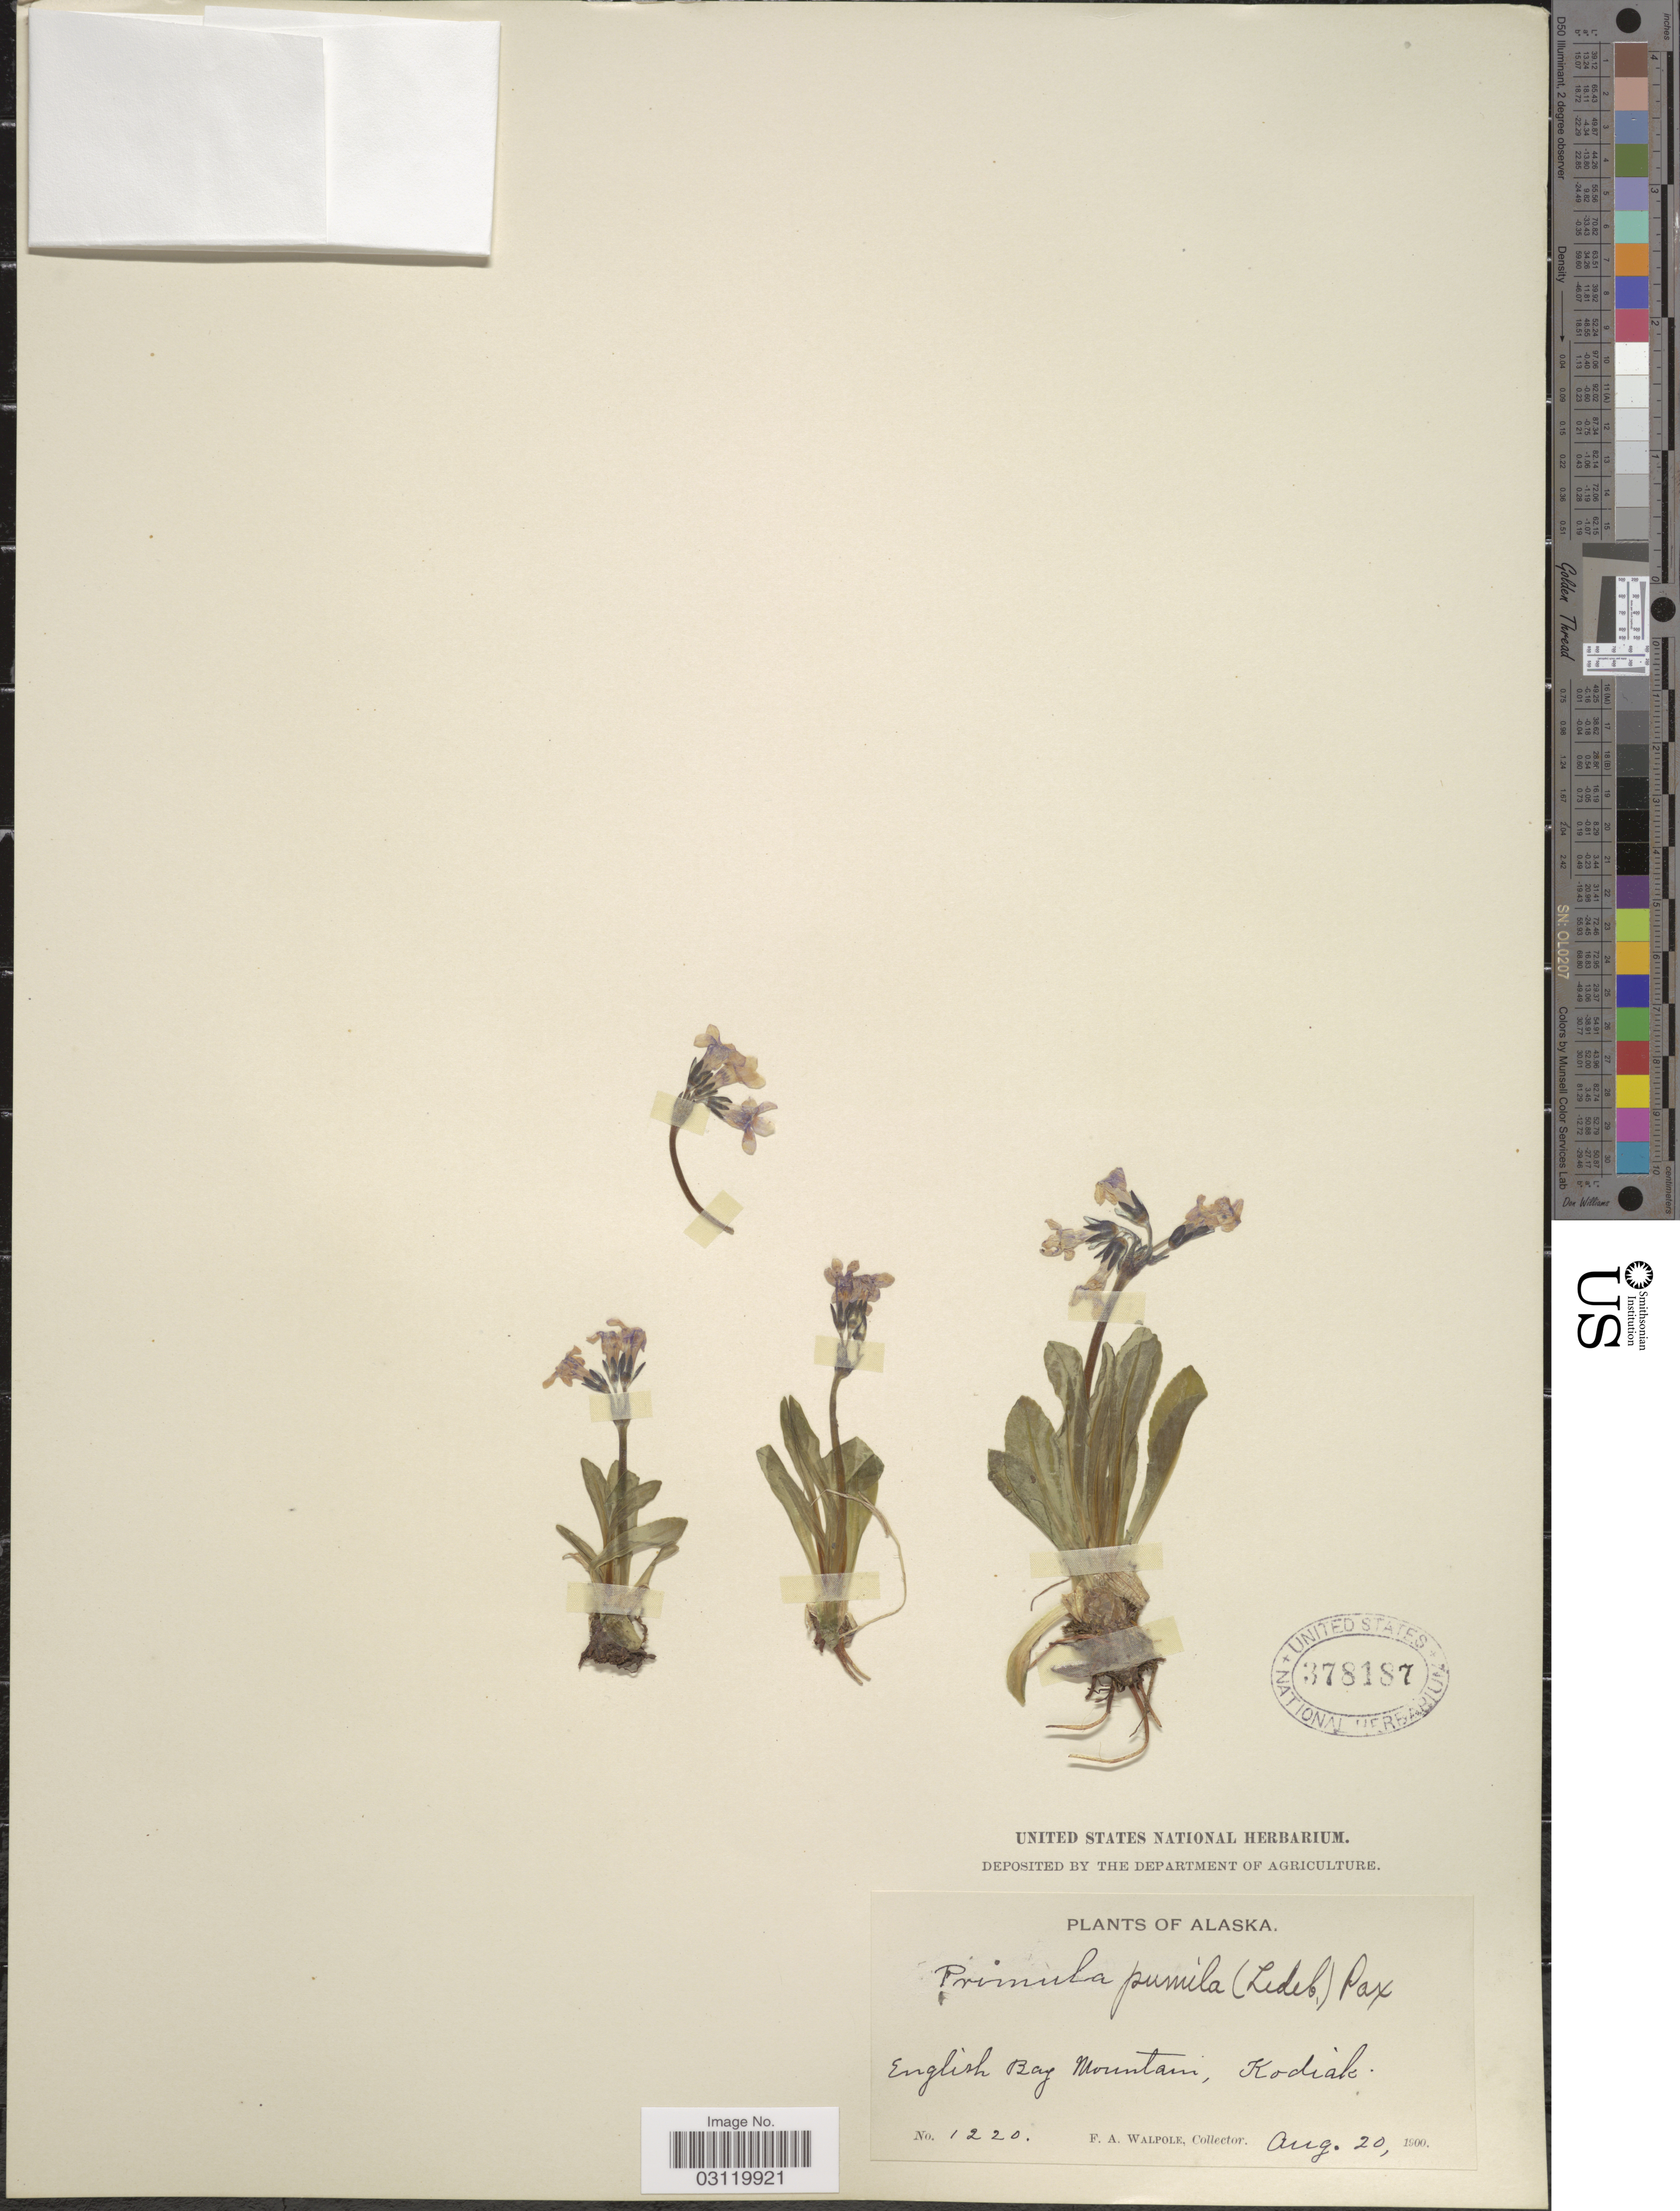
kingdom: Plantae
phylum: Tracheophyta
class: Magnoliopsida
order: Ericales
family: Primulaceae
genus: Primula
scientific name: Primula tschuktschorum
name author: Kjellm.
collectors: F. Walpole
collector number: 1220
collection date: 1900-08-20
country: United States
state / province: Alaska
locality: English Bay Mountain, Kodiak.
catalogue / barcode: US 378187